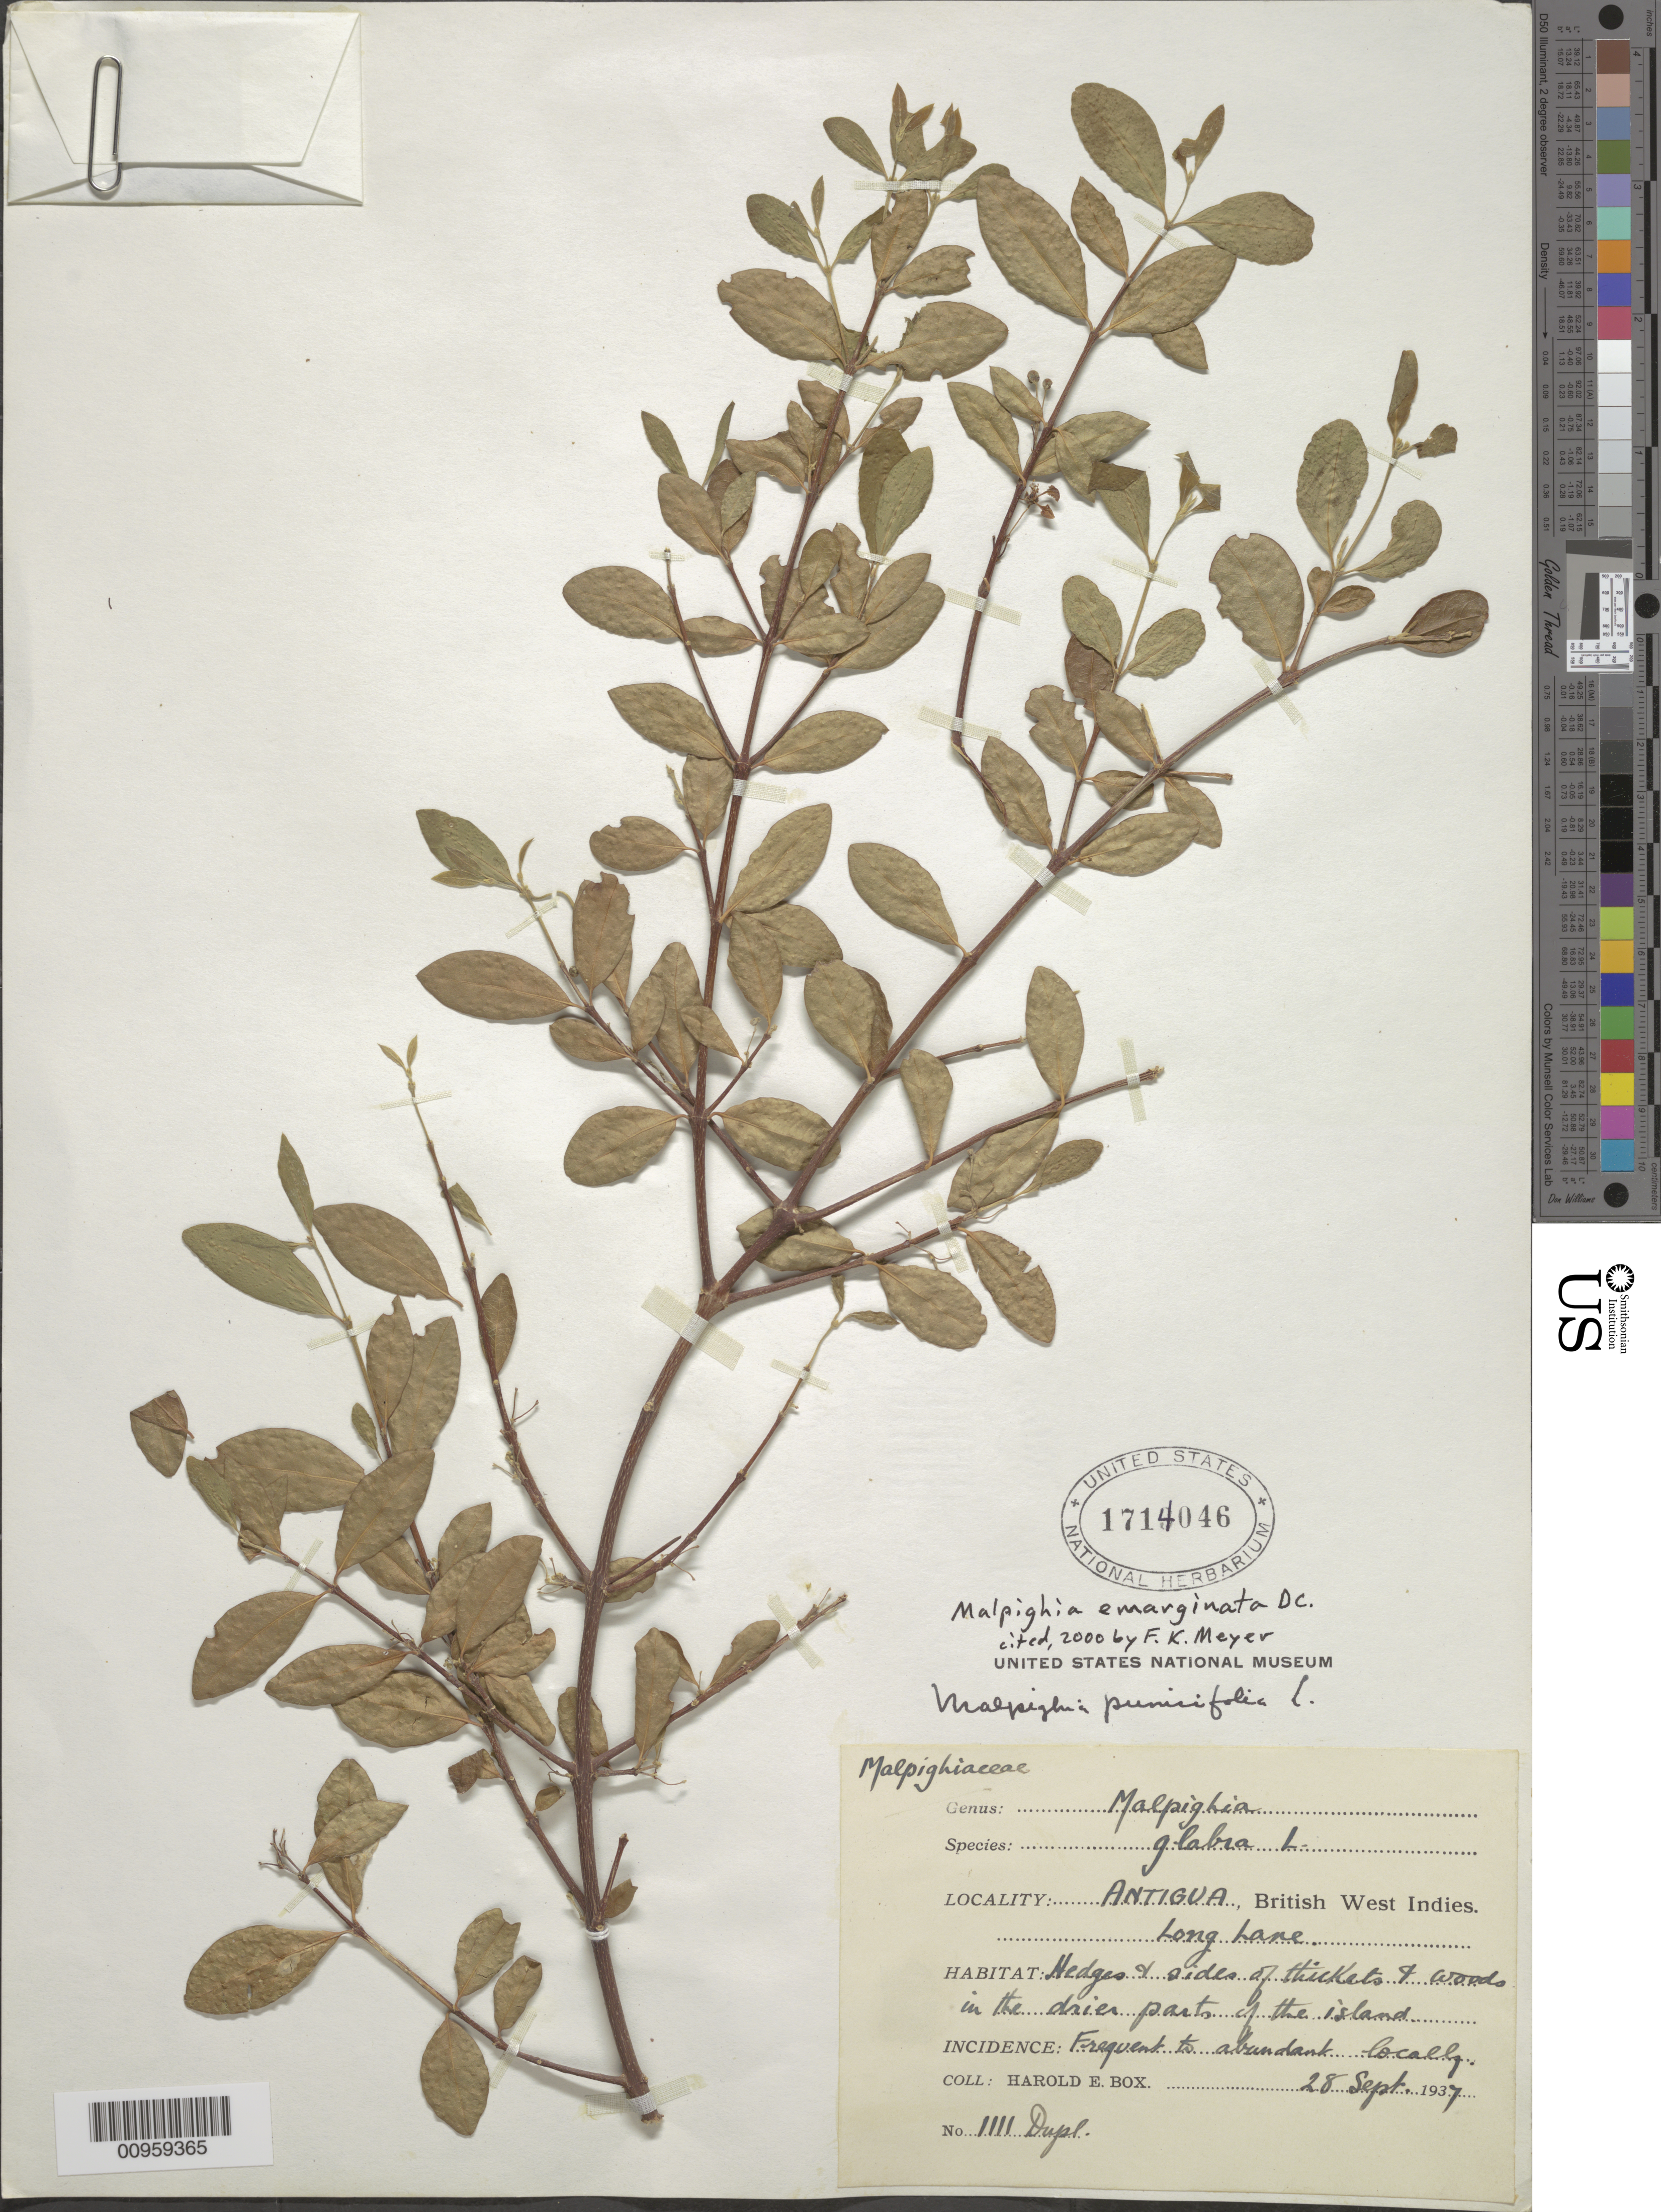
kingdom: Plantae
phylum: Tracheophyta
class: Magnoliopsida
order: Malpighiales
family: Malpighiaceae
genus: Malpighia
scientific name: Malpighia emarginata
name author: DC.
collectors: H. E. Box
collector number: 1111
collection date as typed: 28 Sep 1937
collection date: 1937-09-28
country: Antigua and Barbuda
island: Antigua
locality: Long Lane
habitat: Hedges and sides of thickets and woods in the drier parts of the island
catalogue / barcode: US 1714046